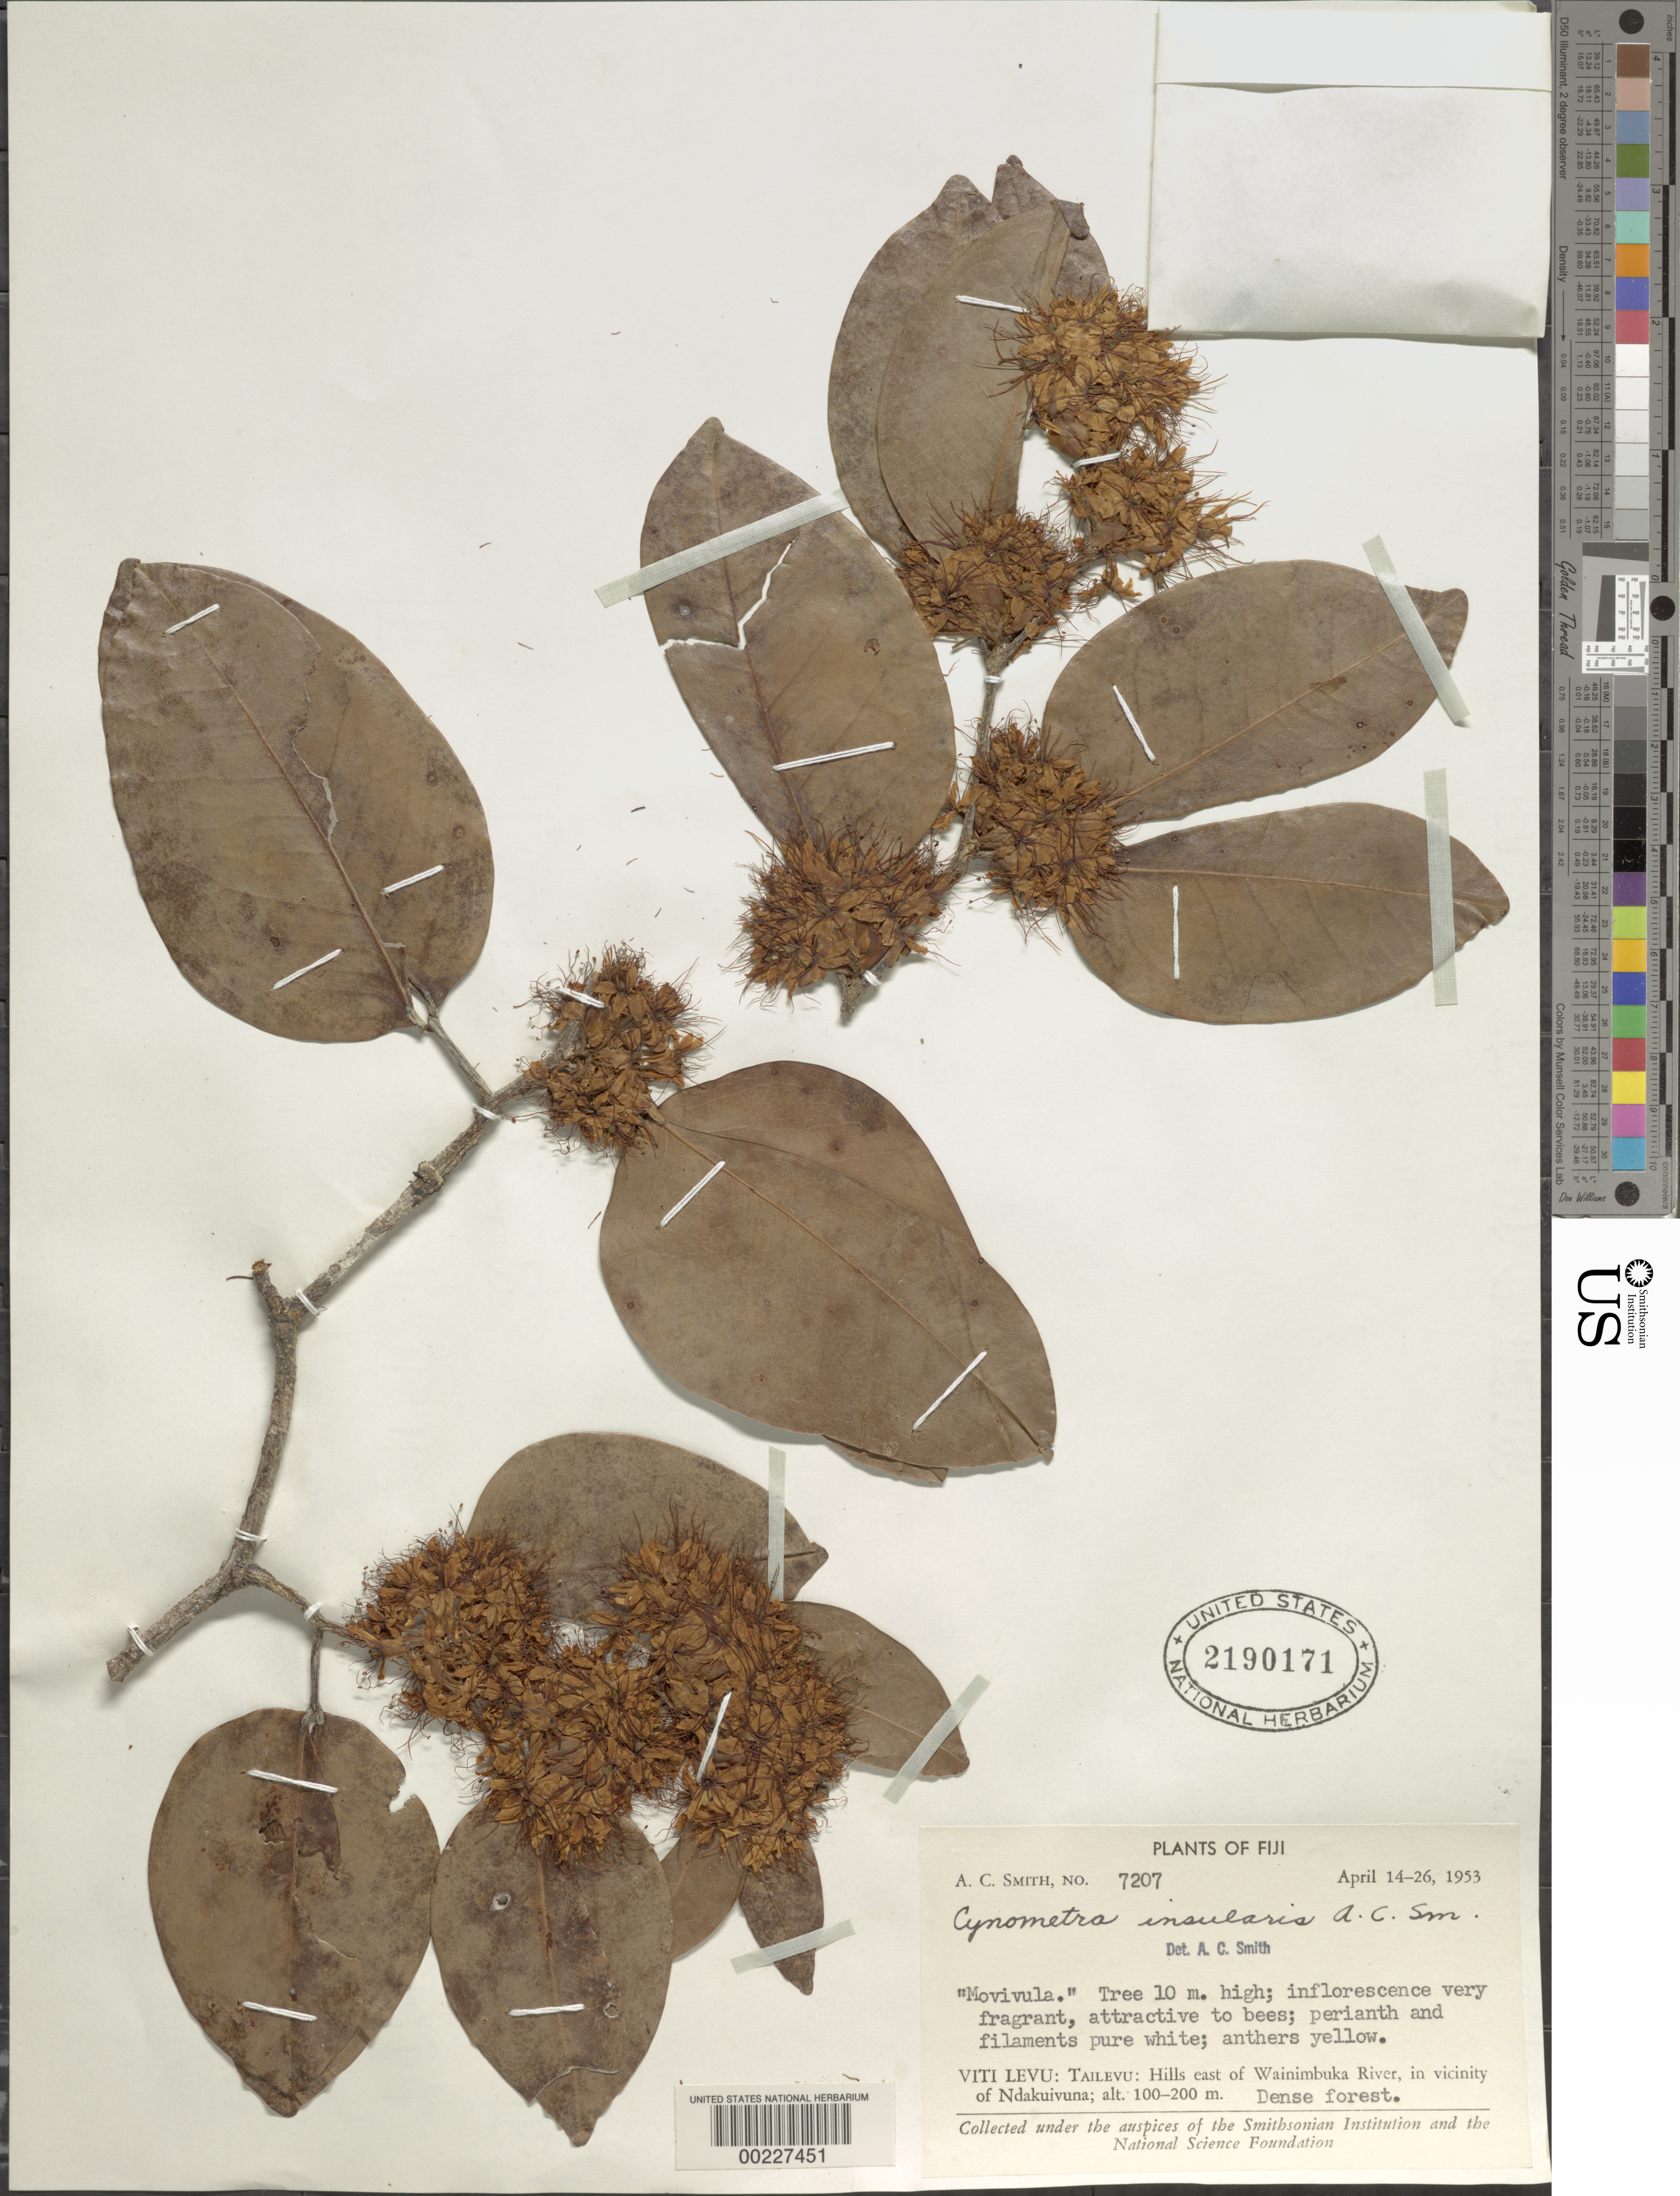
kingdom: Plantae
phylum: Tracheophyta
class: Magnoliopsida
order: Fabales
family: Fabaceae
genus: Cynometra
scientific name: Cynometra insularis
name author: A.C. Sm.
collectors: A. C. Smith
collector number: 7207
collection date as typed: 14 Apr 1953 to 26 Apr 1953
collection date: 1953-04-14/1953-04-26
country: Fiji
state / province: Central Division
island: Viti Levu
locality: Tailevu: hills E of Wainimbuka River, in vicinity of Ndakuivuna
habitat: Dense forest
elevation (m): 100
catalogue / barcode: US 2190171